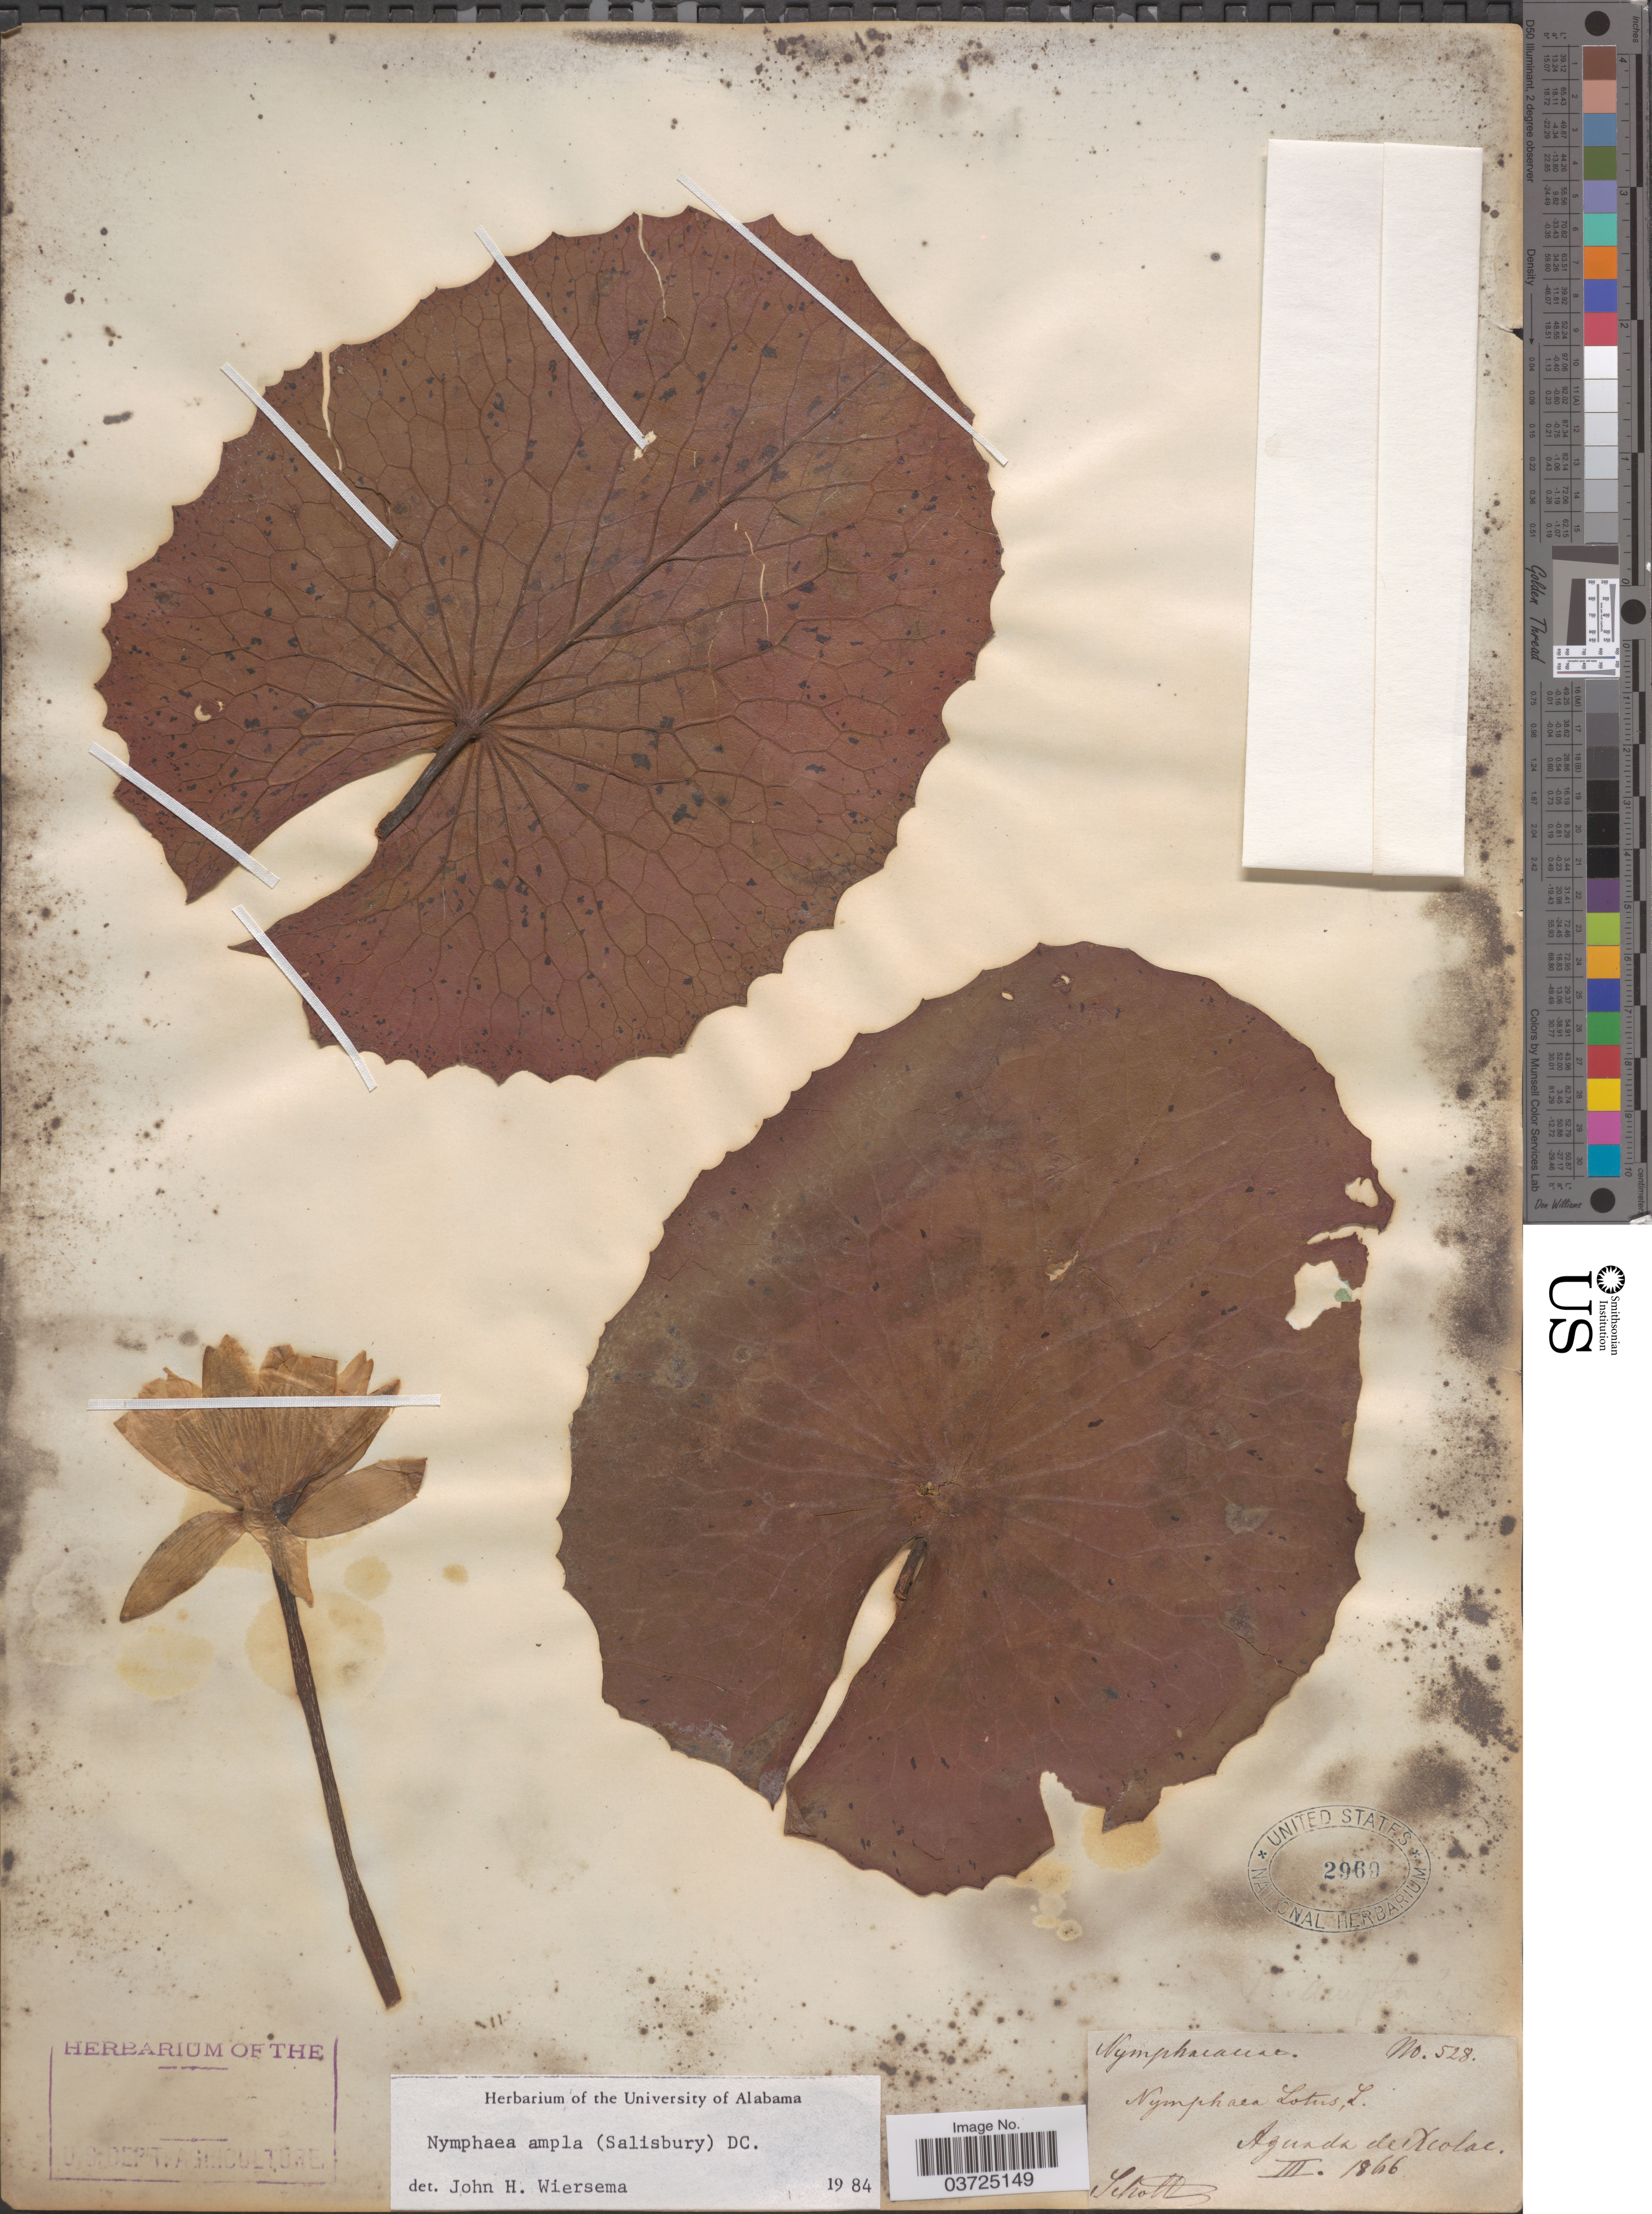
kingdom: Plantae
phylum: Tracheophyta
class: Magnoliopsida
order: Nymphaeales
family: Nymphaeaceae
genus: Nymphaea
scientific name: Nymphaea ampla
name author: (Salisb.) DC.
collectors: -. Schottz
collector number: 528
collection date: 1866-03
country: Mexico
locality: Aguada de Xcolac.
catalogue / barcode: US 2960